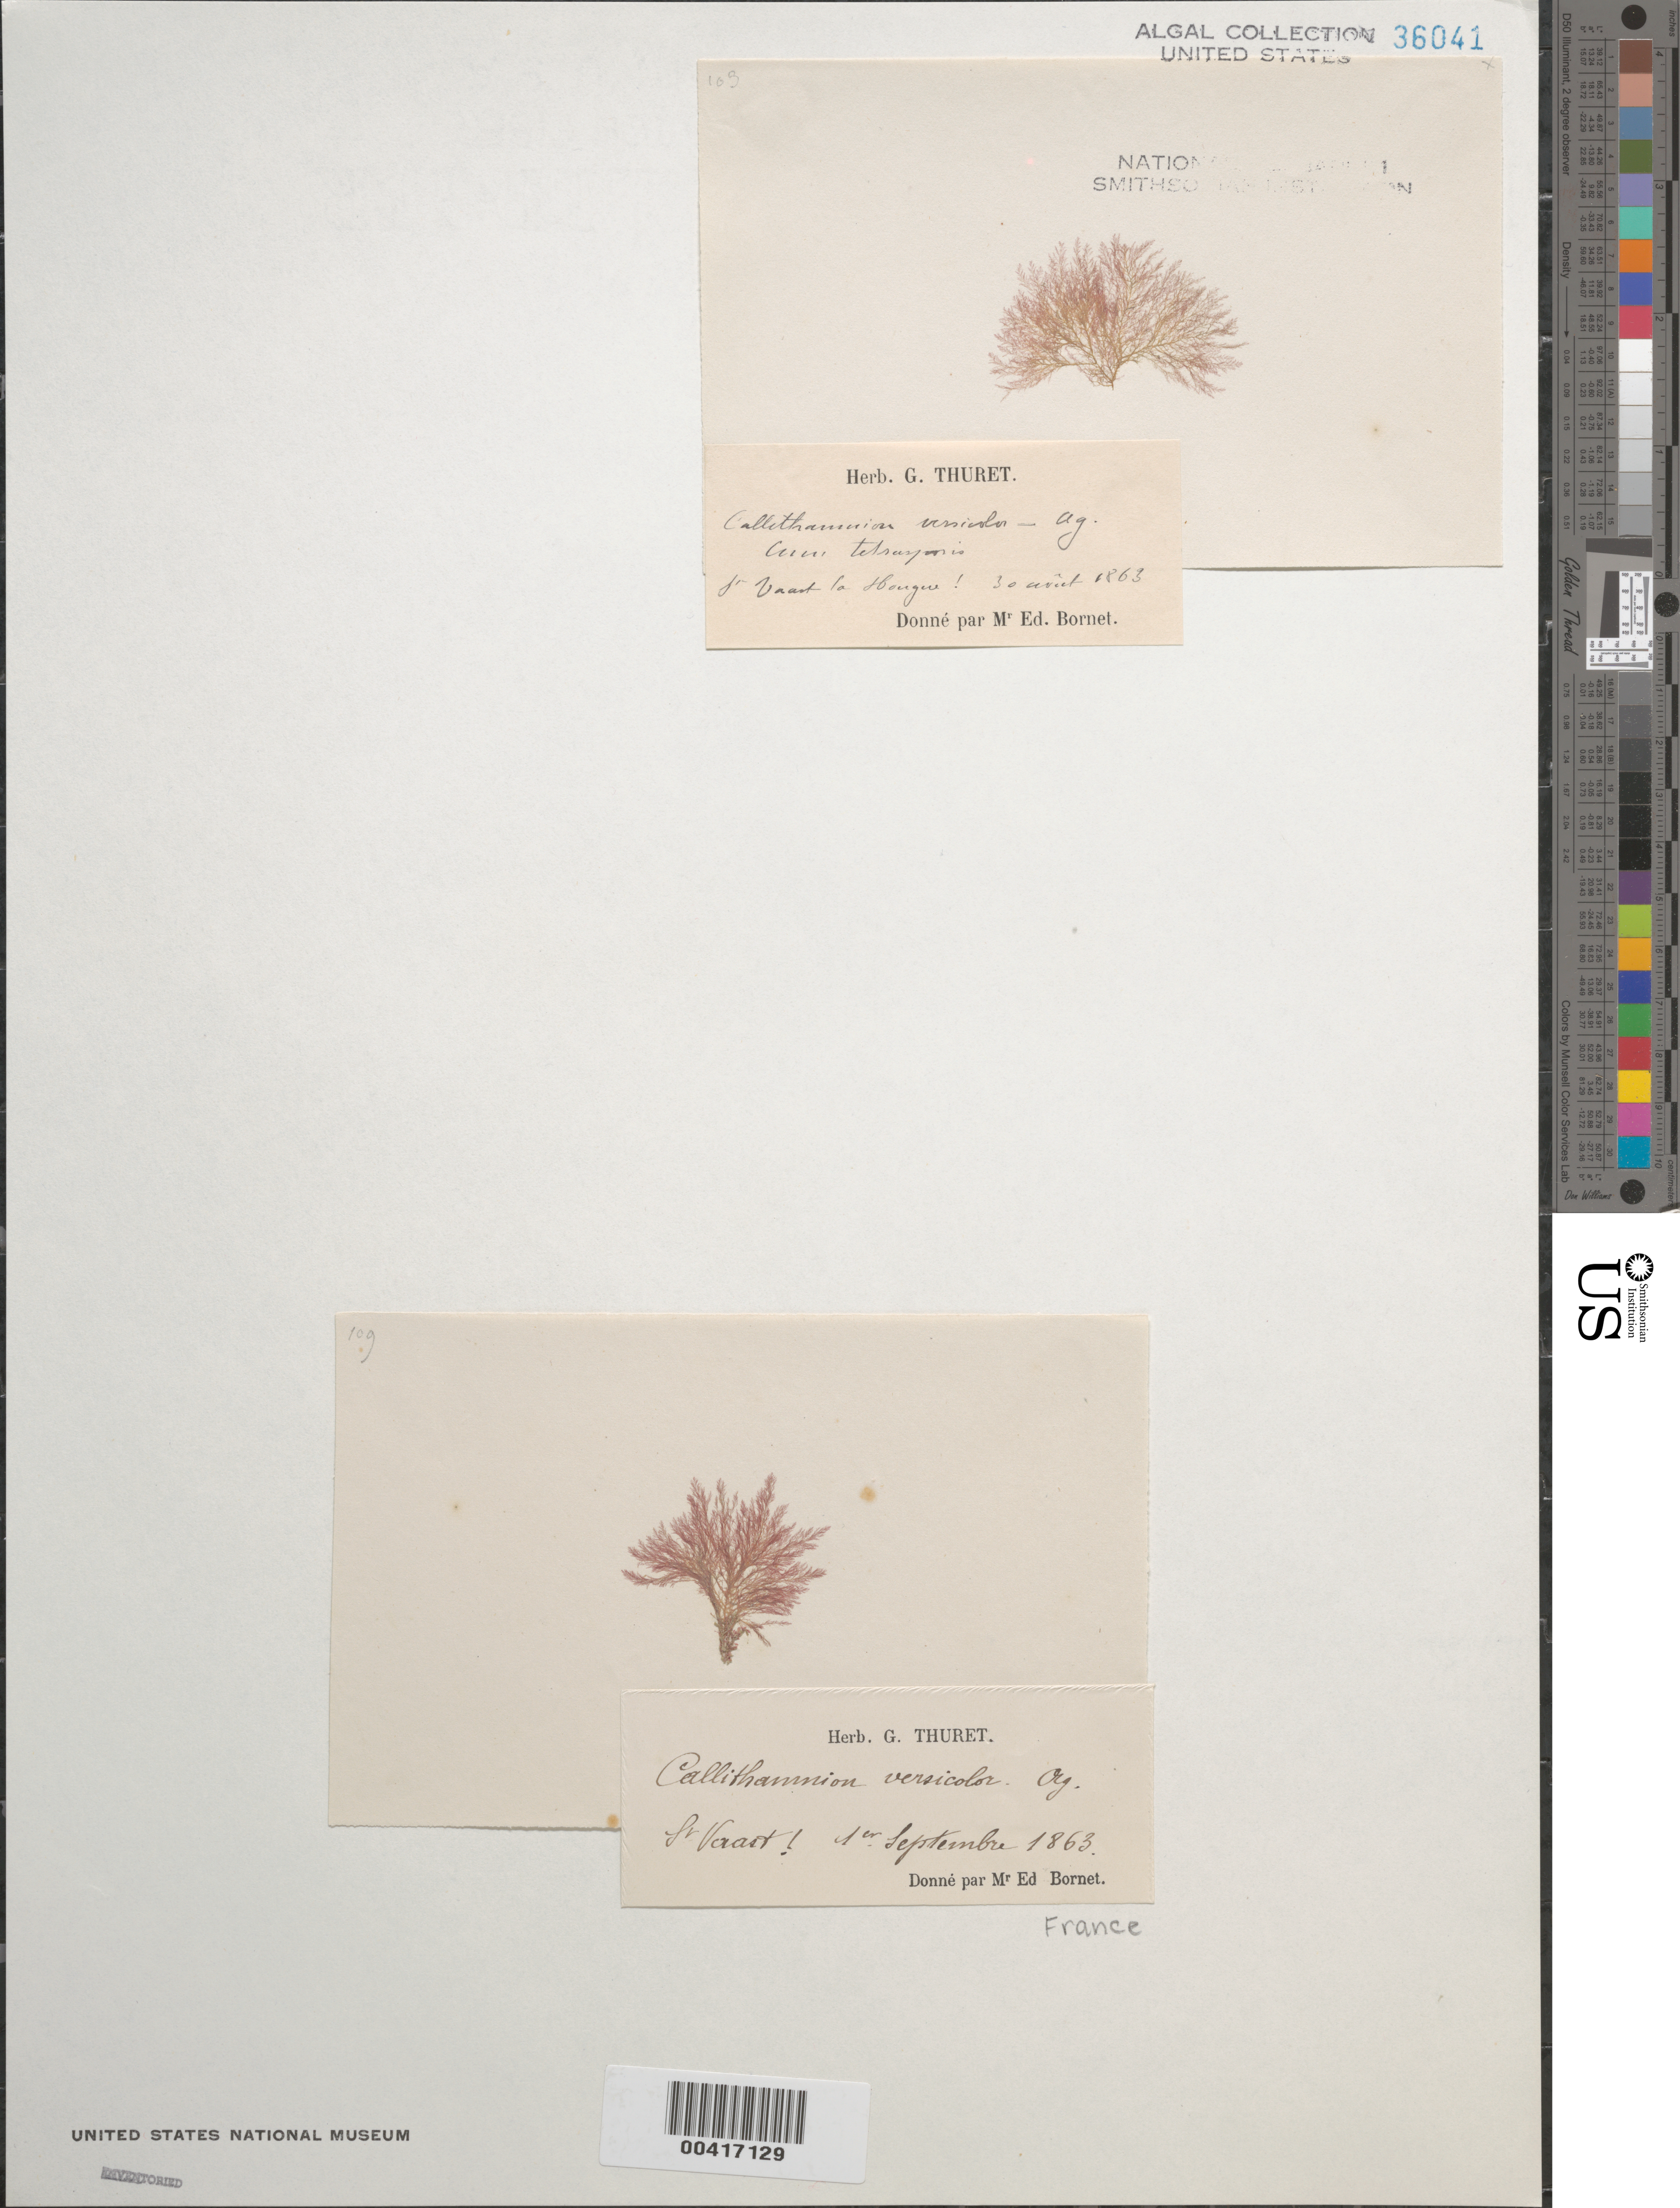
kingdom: Plantae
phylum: Rhodophyta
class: Florideophyceae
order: Ceramiales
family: Callithamniaceae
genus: Callithamnion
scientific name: Callithamnion corymbosum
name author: (Sm.) Lyngb.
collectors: Thuret, G. (herbarium)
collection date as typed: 30 Aug 1863 and 01 Sep 1863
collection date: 1863-08-30,1863-09-01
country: France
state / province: Normandie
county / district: Manche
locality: St. vaast-la-hougue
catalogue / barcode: US 36041